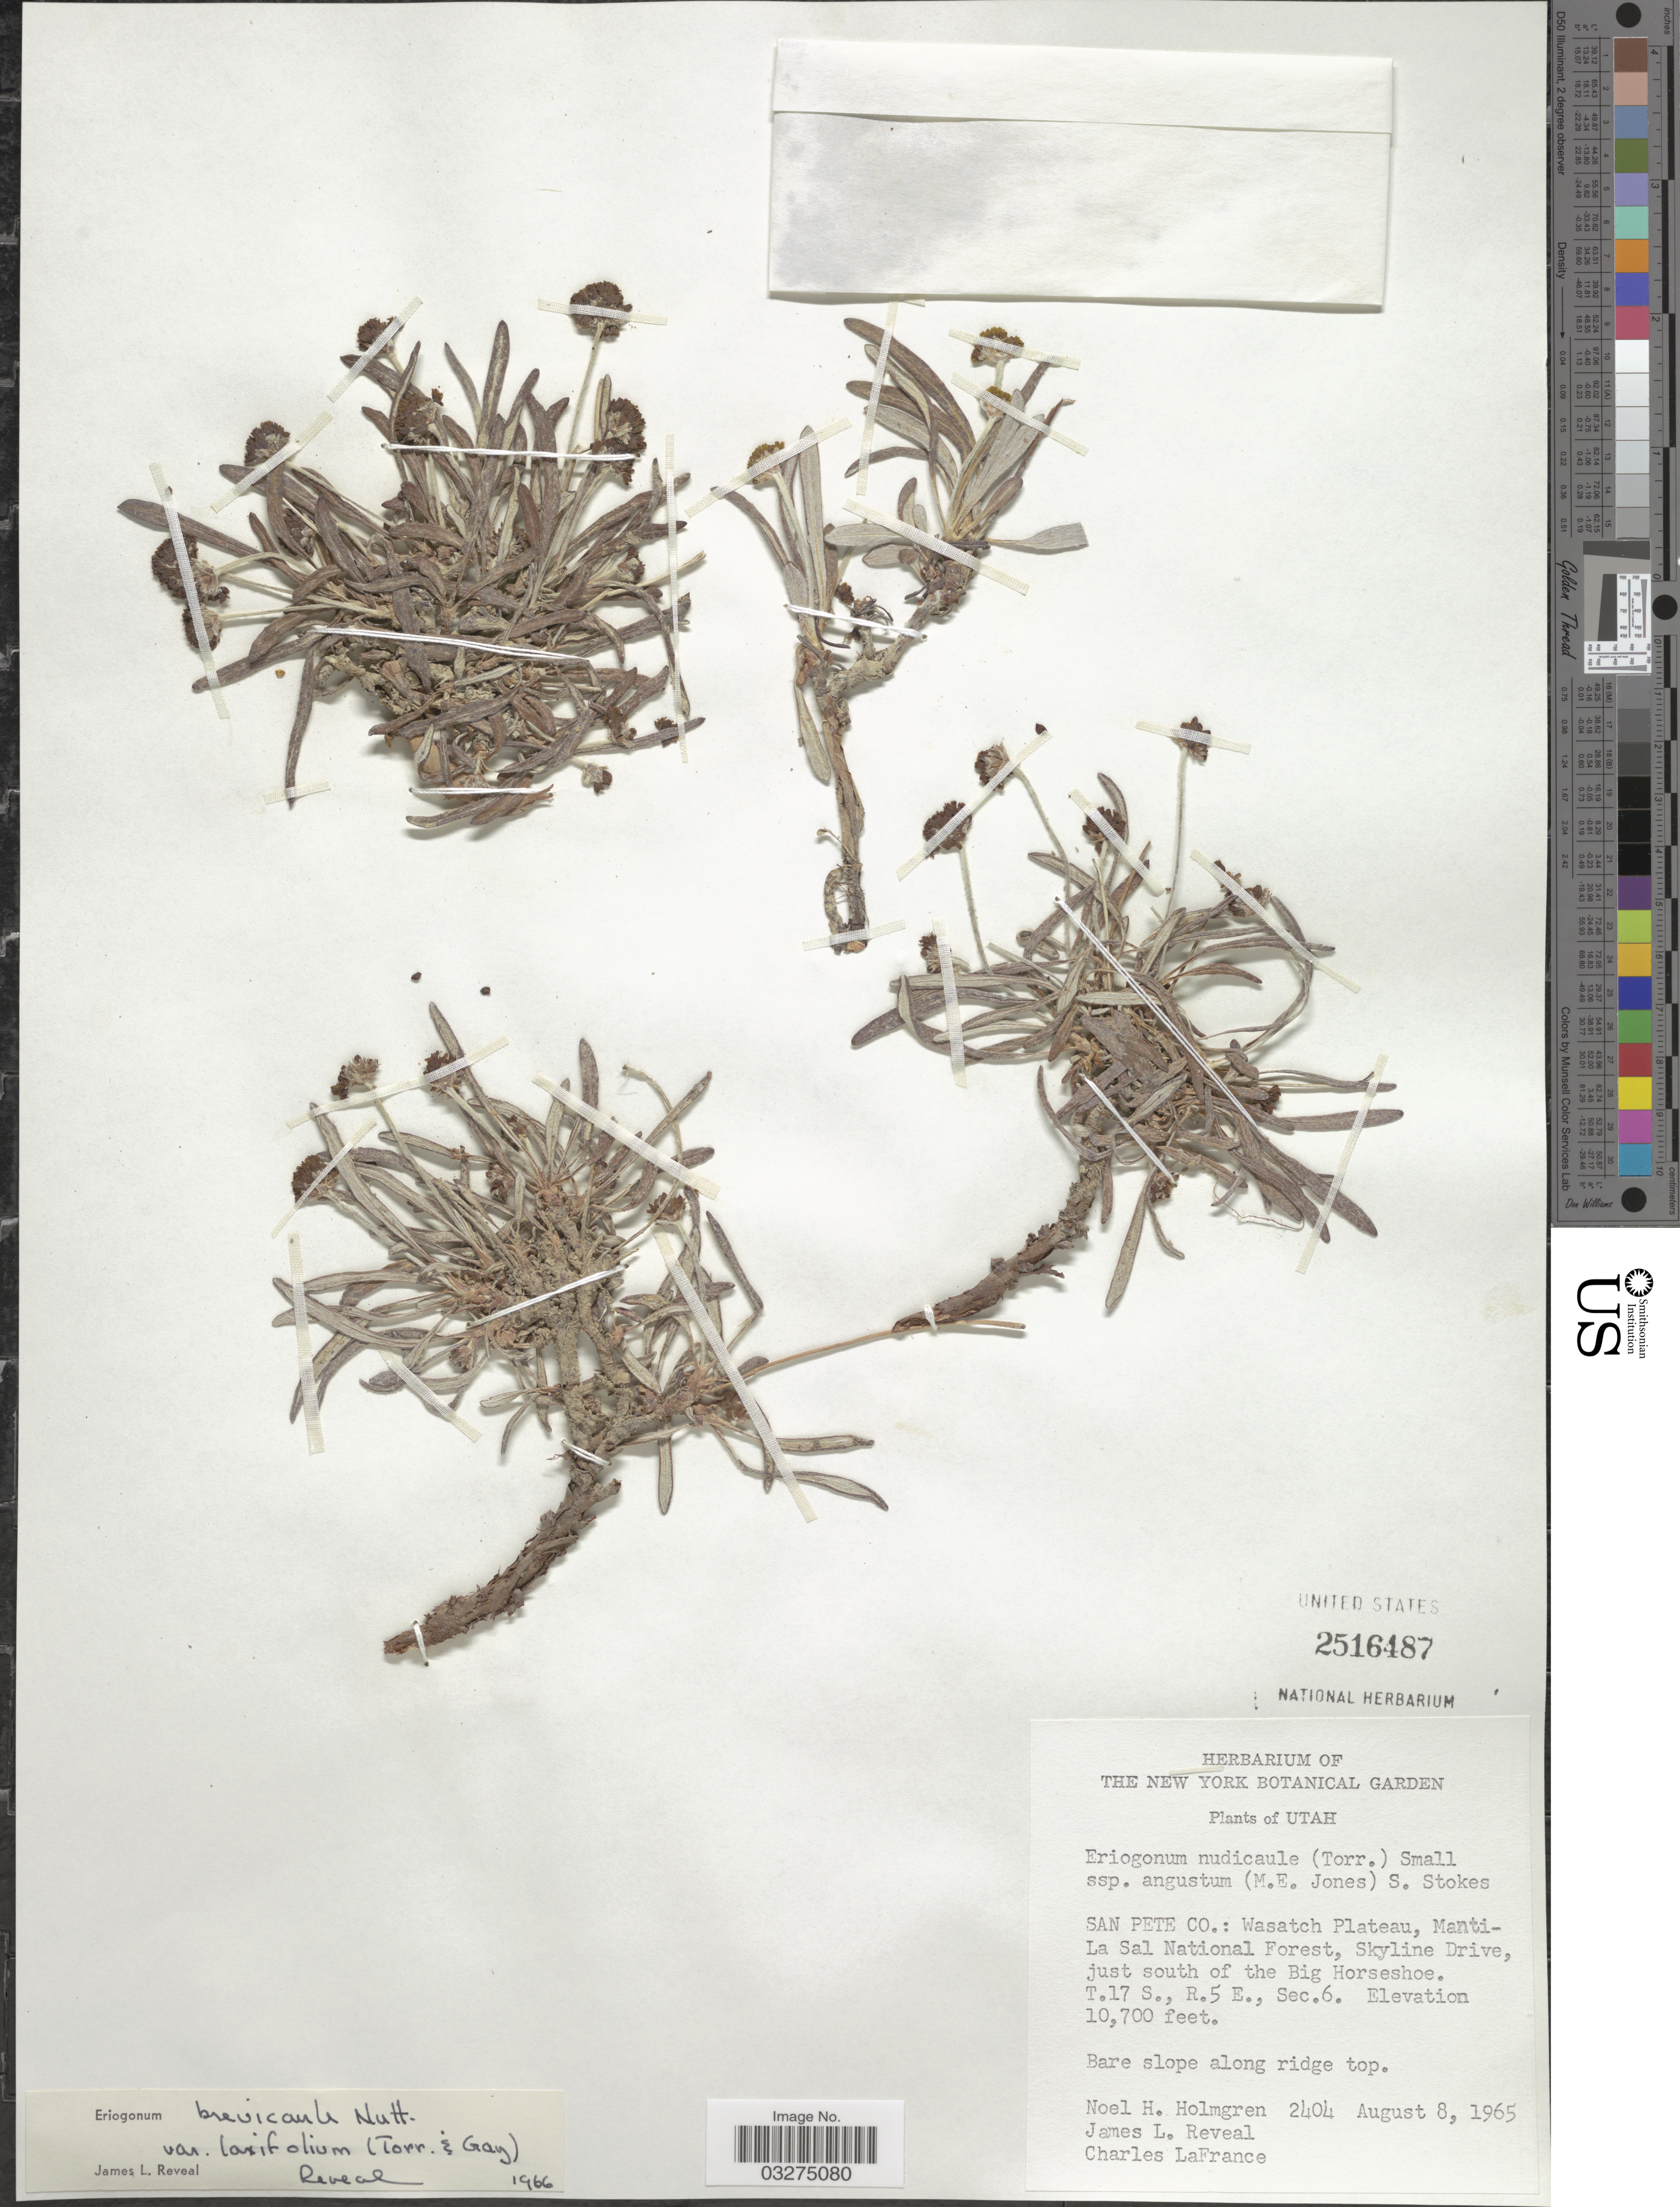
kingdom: Plantae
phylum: Tracheophyta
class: Magnoliopsida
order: Caryophyllales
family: Polygonaceae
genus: Eriogonum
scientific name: Eriogonum brevicaule var. laxifolium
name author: (Torr. & A. Gray) Reveal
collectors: N. H. Holmgren, J. L. Reveal & C. LaFrance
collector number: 2404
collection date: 1965-08-08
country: United States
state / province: Utah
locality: San Pete Co.: Wasatch Plateau, Manti-La Sal National Forest, Skyline Drive, just south of the Big Horseshoe. T17S, R5E, Sec.6.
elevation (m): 3261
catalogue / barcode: US 2516487